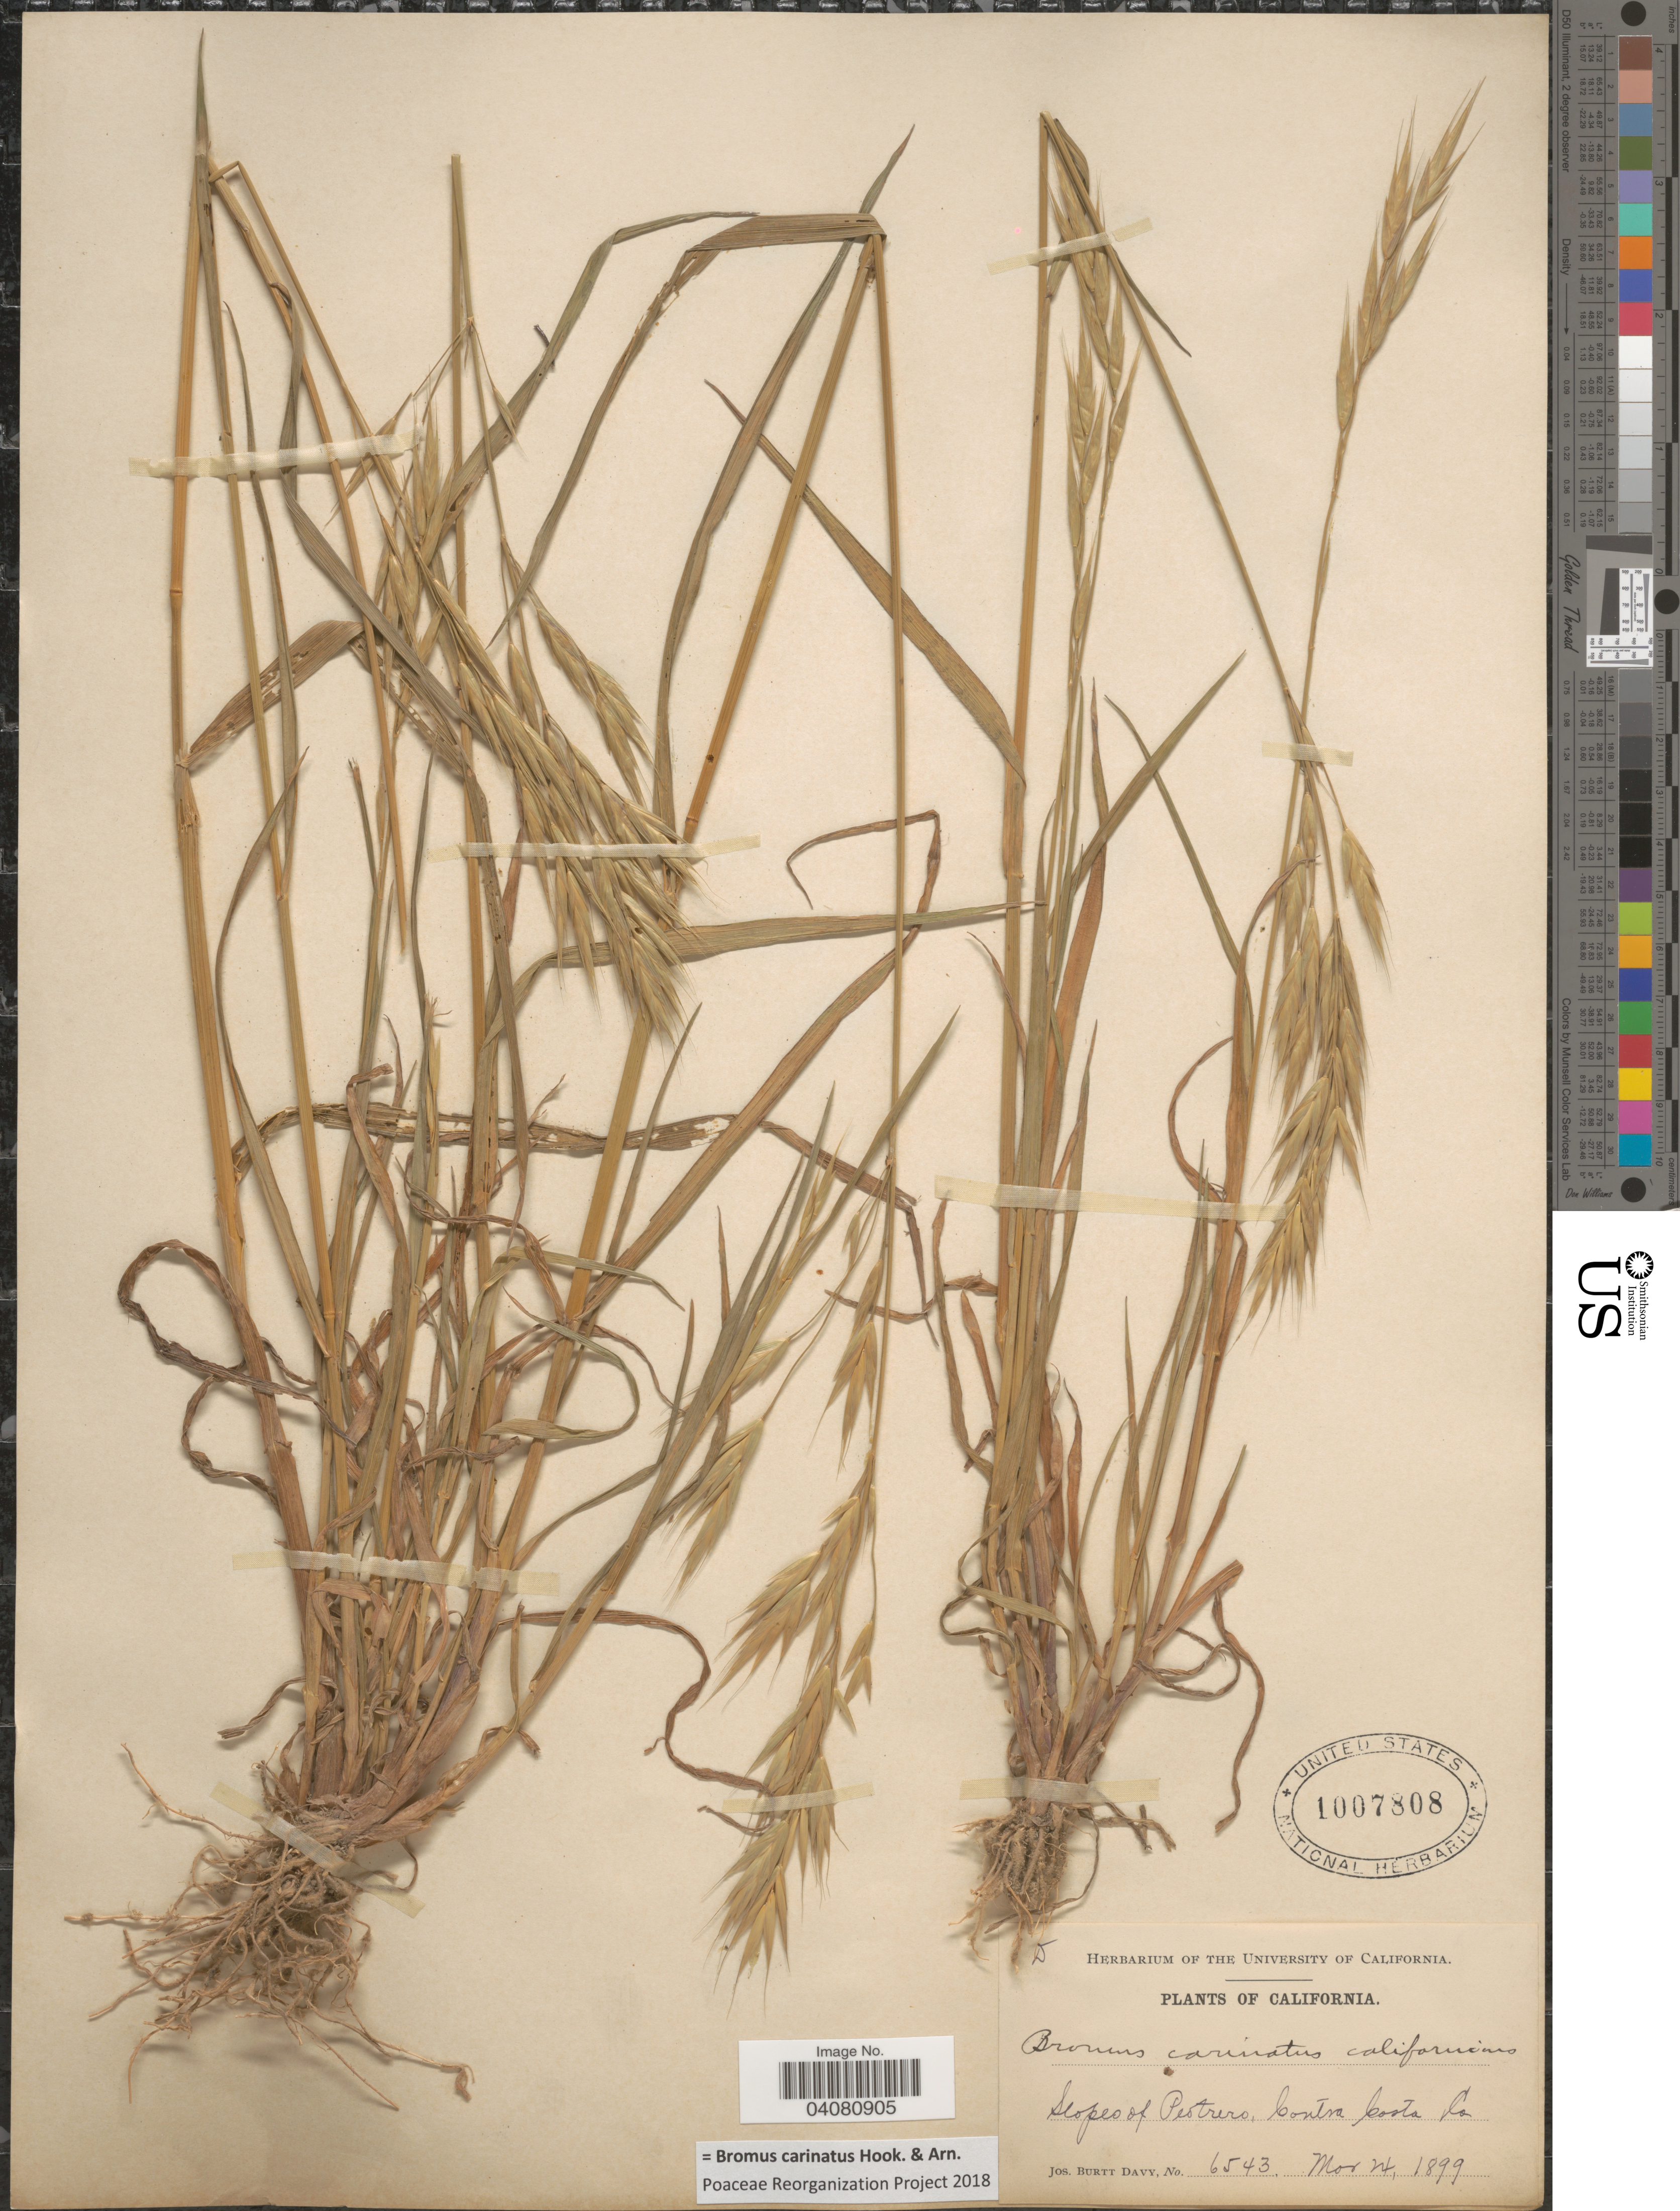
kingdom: Plantae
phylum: Tracheophyta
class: Liliopsida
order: Poales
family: Poaceae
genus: Bromus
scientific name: Bromus carinatus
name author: Hook. & Arn.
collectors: J. Burtt Davy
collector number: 6543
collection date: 1899-03-24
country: United States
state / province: California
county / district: Contra Costa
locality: Slopes of Pestrero, Contra Costa Co.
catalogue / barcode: US 1007808